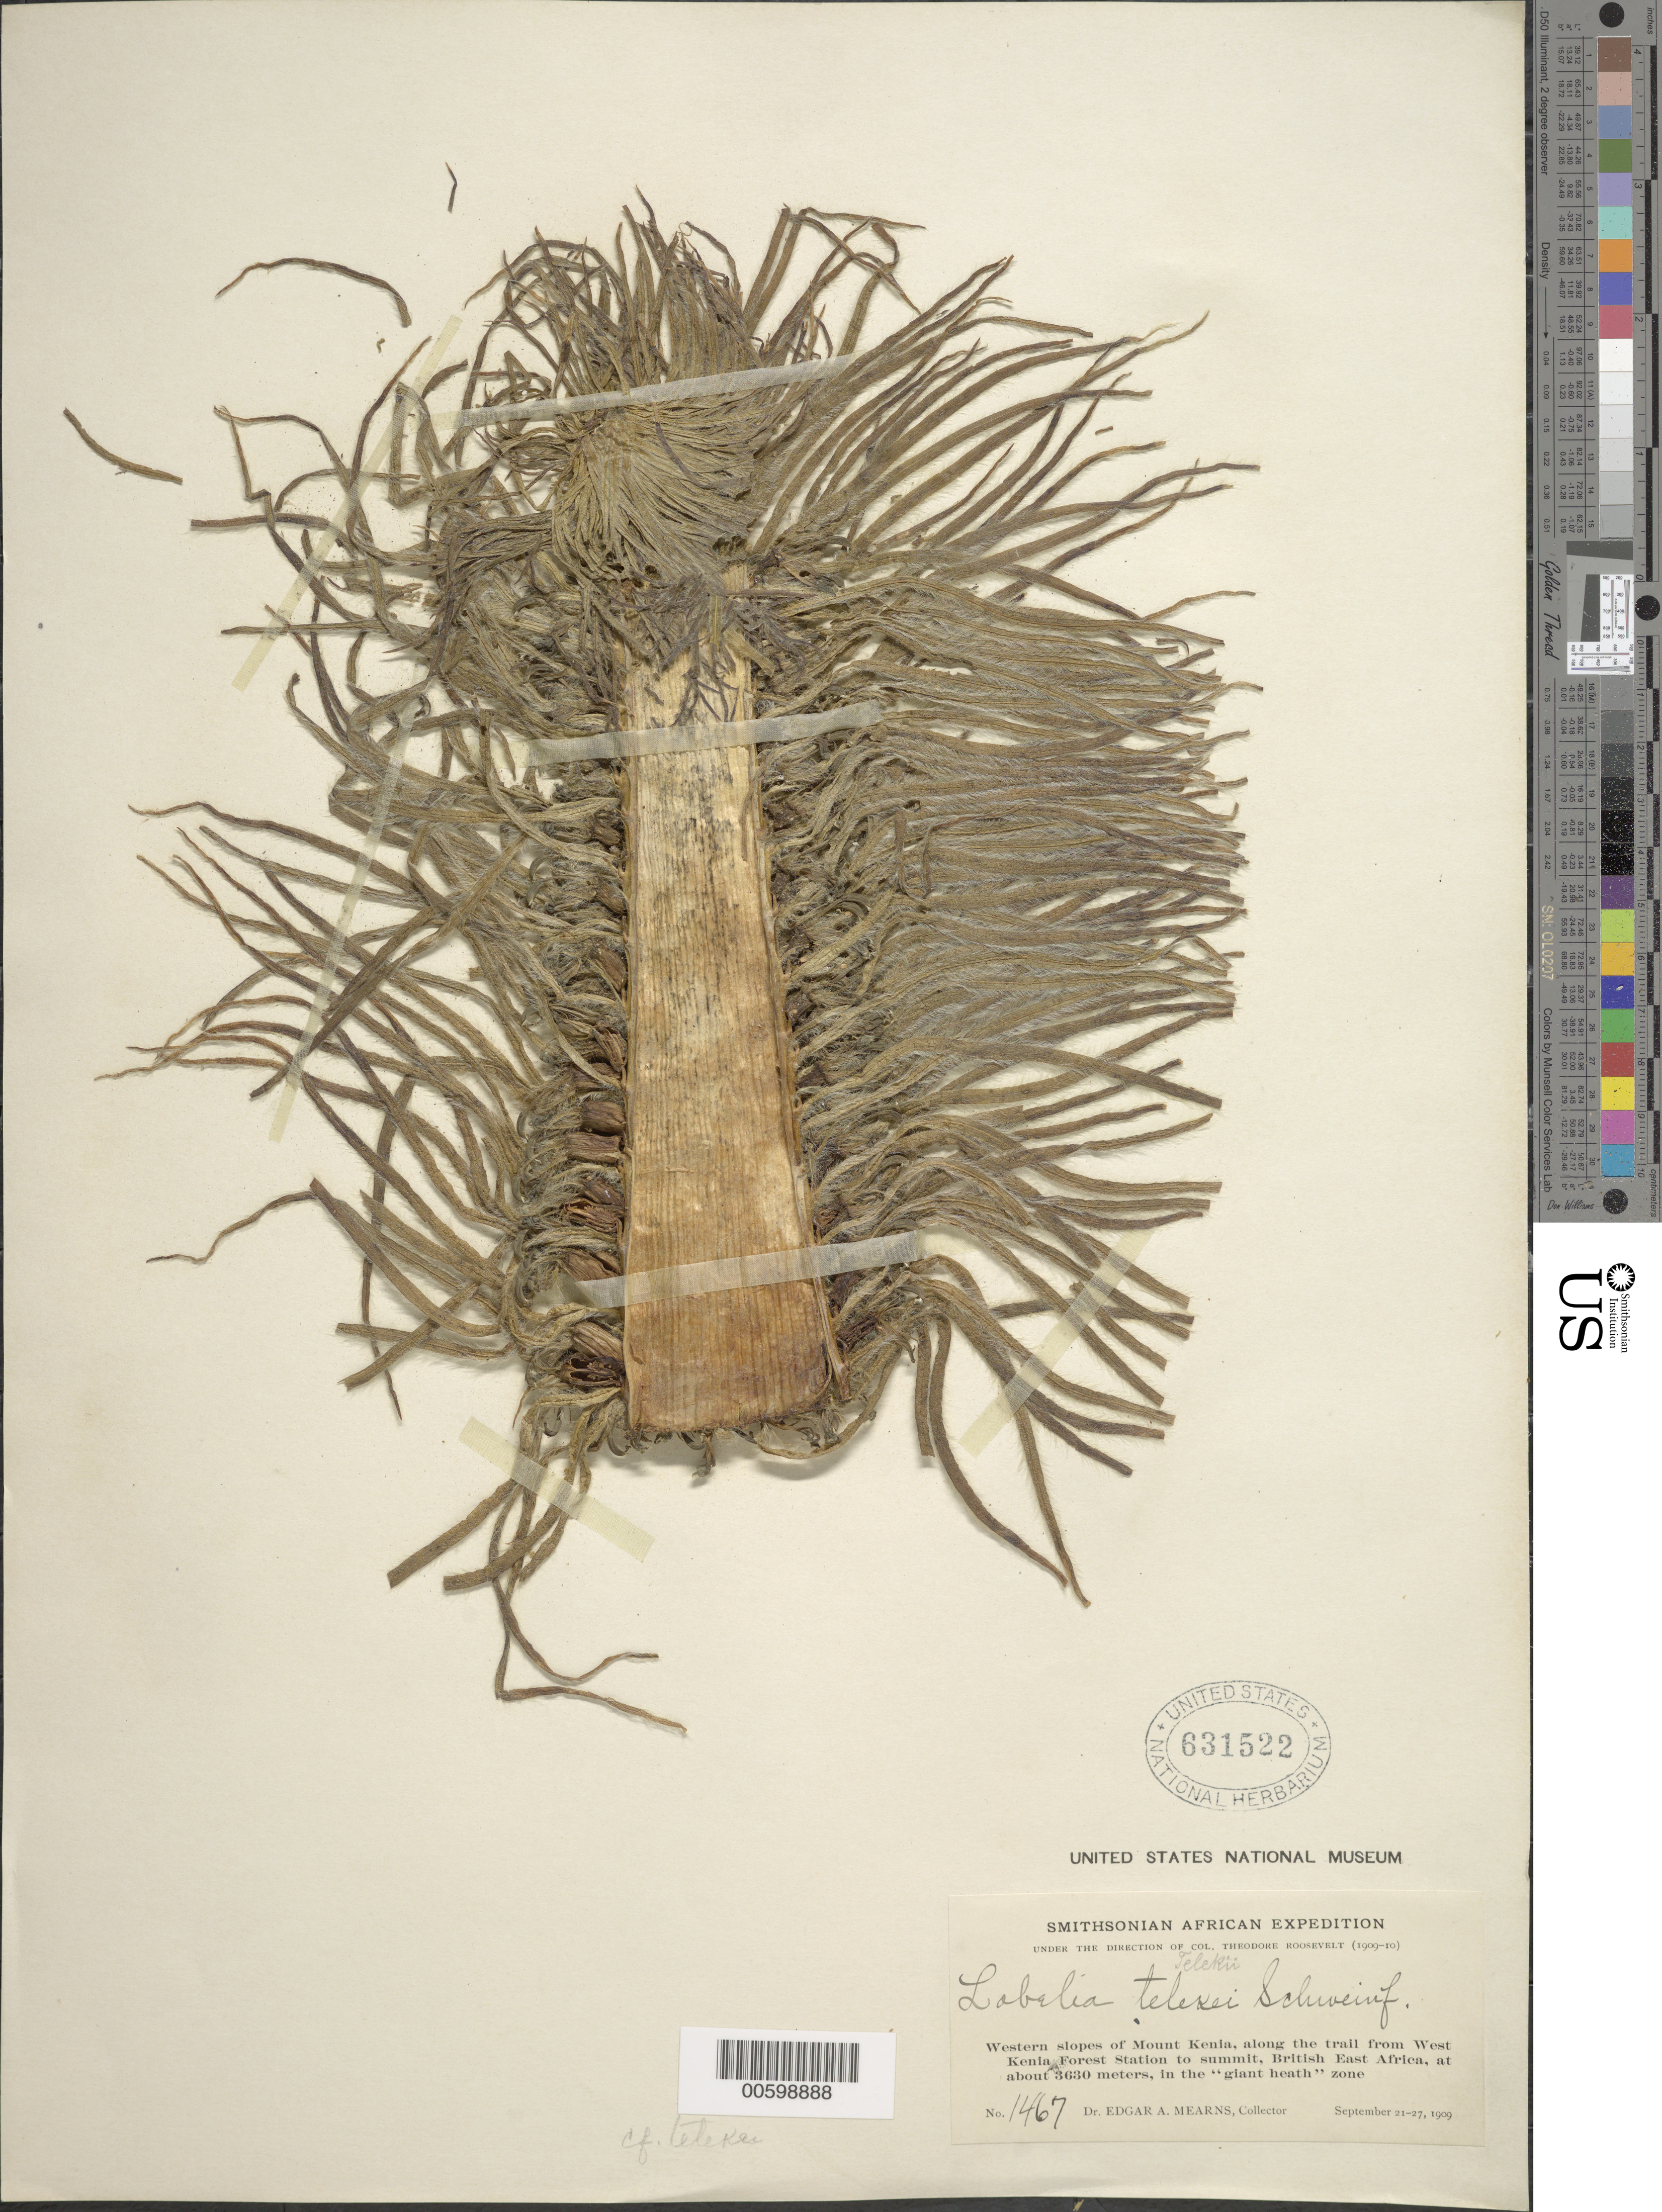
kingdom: Plantae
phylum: Tracheophyta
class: Magnoliopsida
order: Asterales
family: Campanulaceae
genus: Lobelia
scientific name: Lobelia bambuseti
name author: R.E. Fr. & T.C.E. Fr.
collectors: E. A. Mearns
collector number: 1467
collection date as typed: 21 Sep 1909 to 27 Sep 1909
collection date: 1909-09-21/1909-09-27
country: Kenya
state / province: Nyeri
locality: Western slopes of Mount Kenya, along the trail from West Kenya Forest Station to summit, in the " Giant health " zone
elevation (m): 3630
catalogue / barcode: US 631522